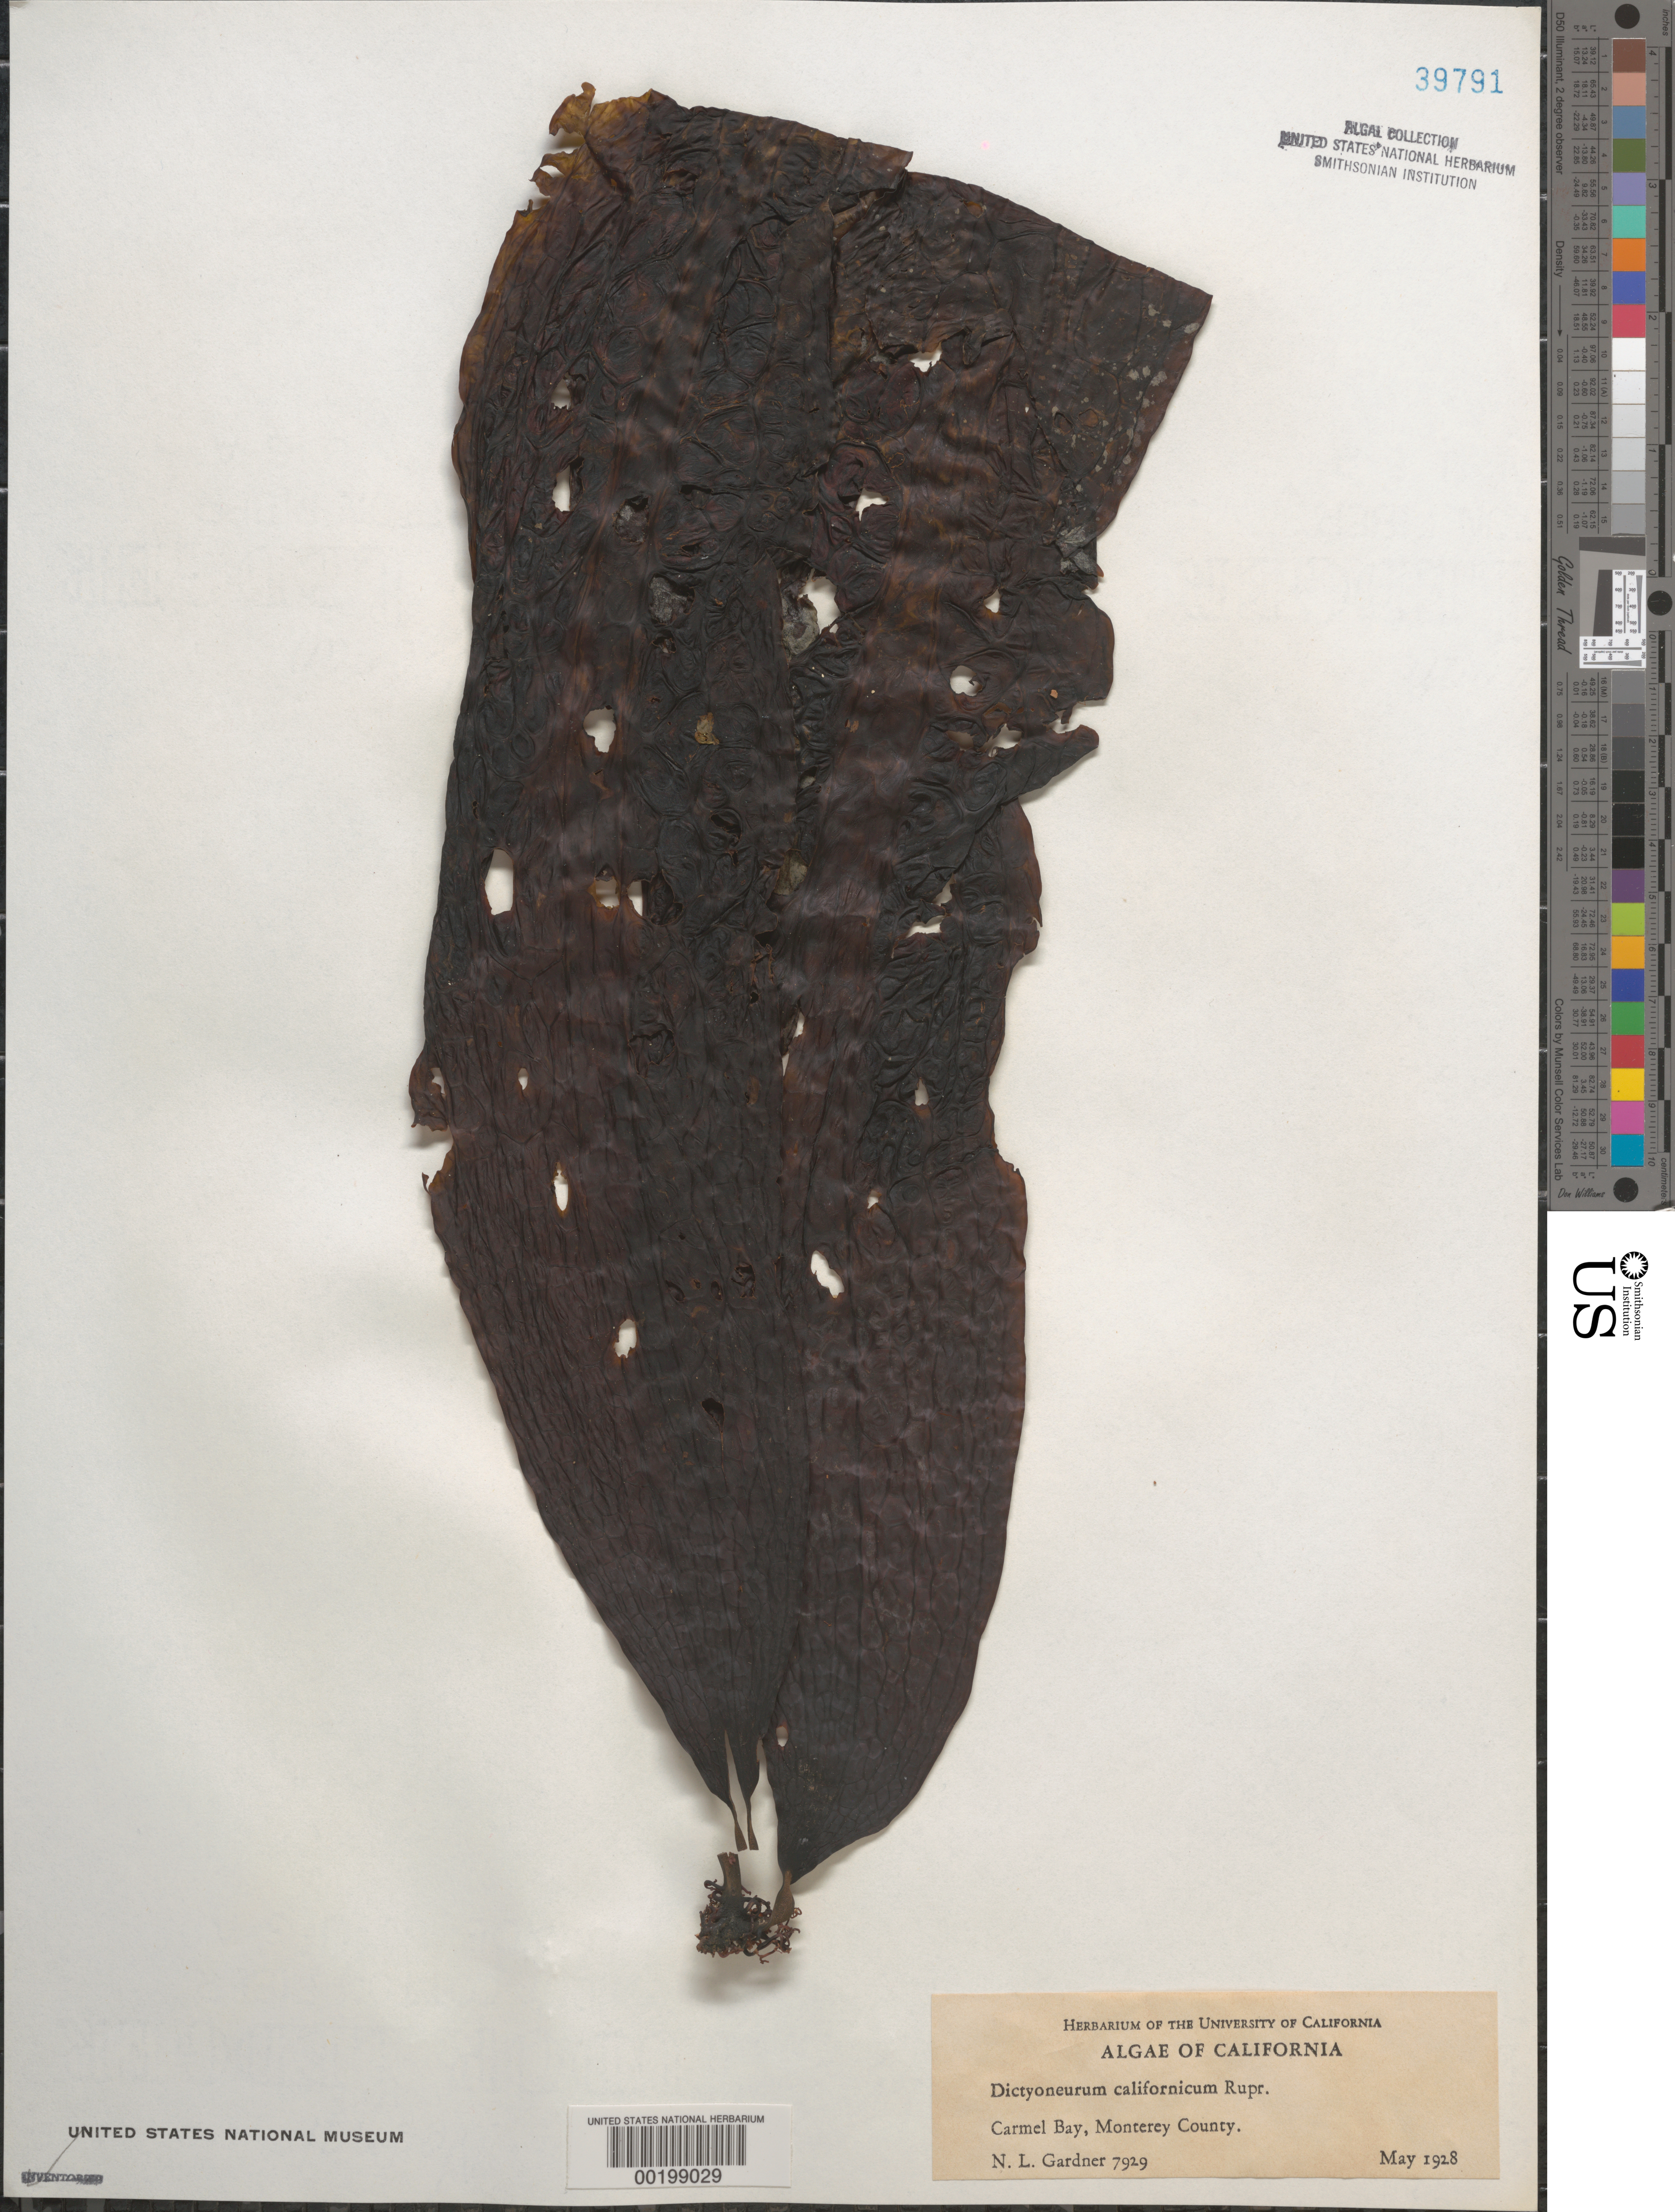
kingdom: Chromista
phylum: Ochrophyta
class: Phaeophyceae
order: Laminariales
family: Costariaceae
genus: Dictyoneurum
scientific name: Dictyoneurum californicum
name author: Rupr.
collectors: N. Gardner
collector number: NLG 7929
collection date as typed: May 1928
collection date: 1928-05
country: United States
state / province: California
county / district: Monterey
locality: Carmel Bay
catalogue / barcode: US 39791